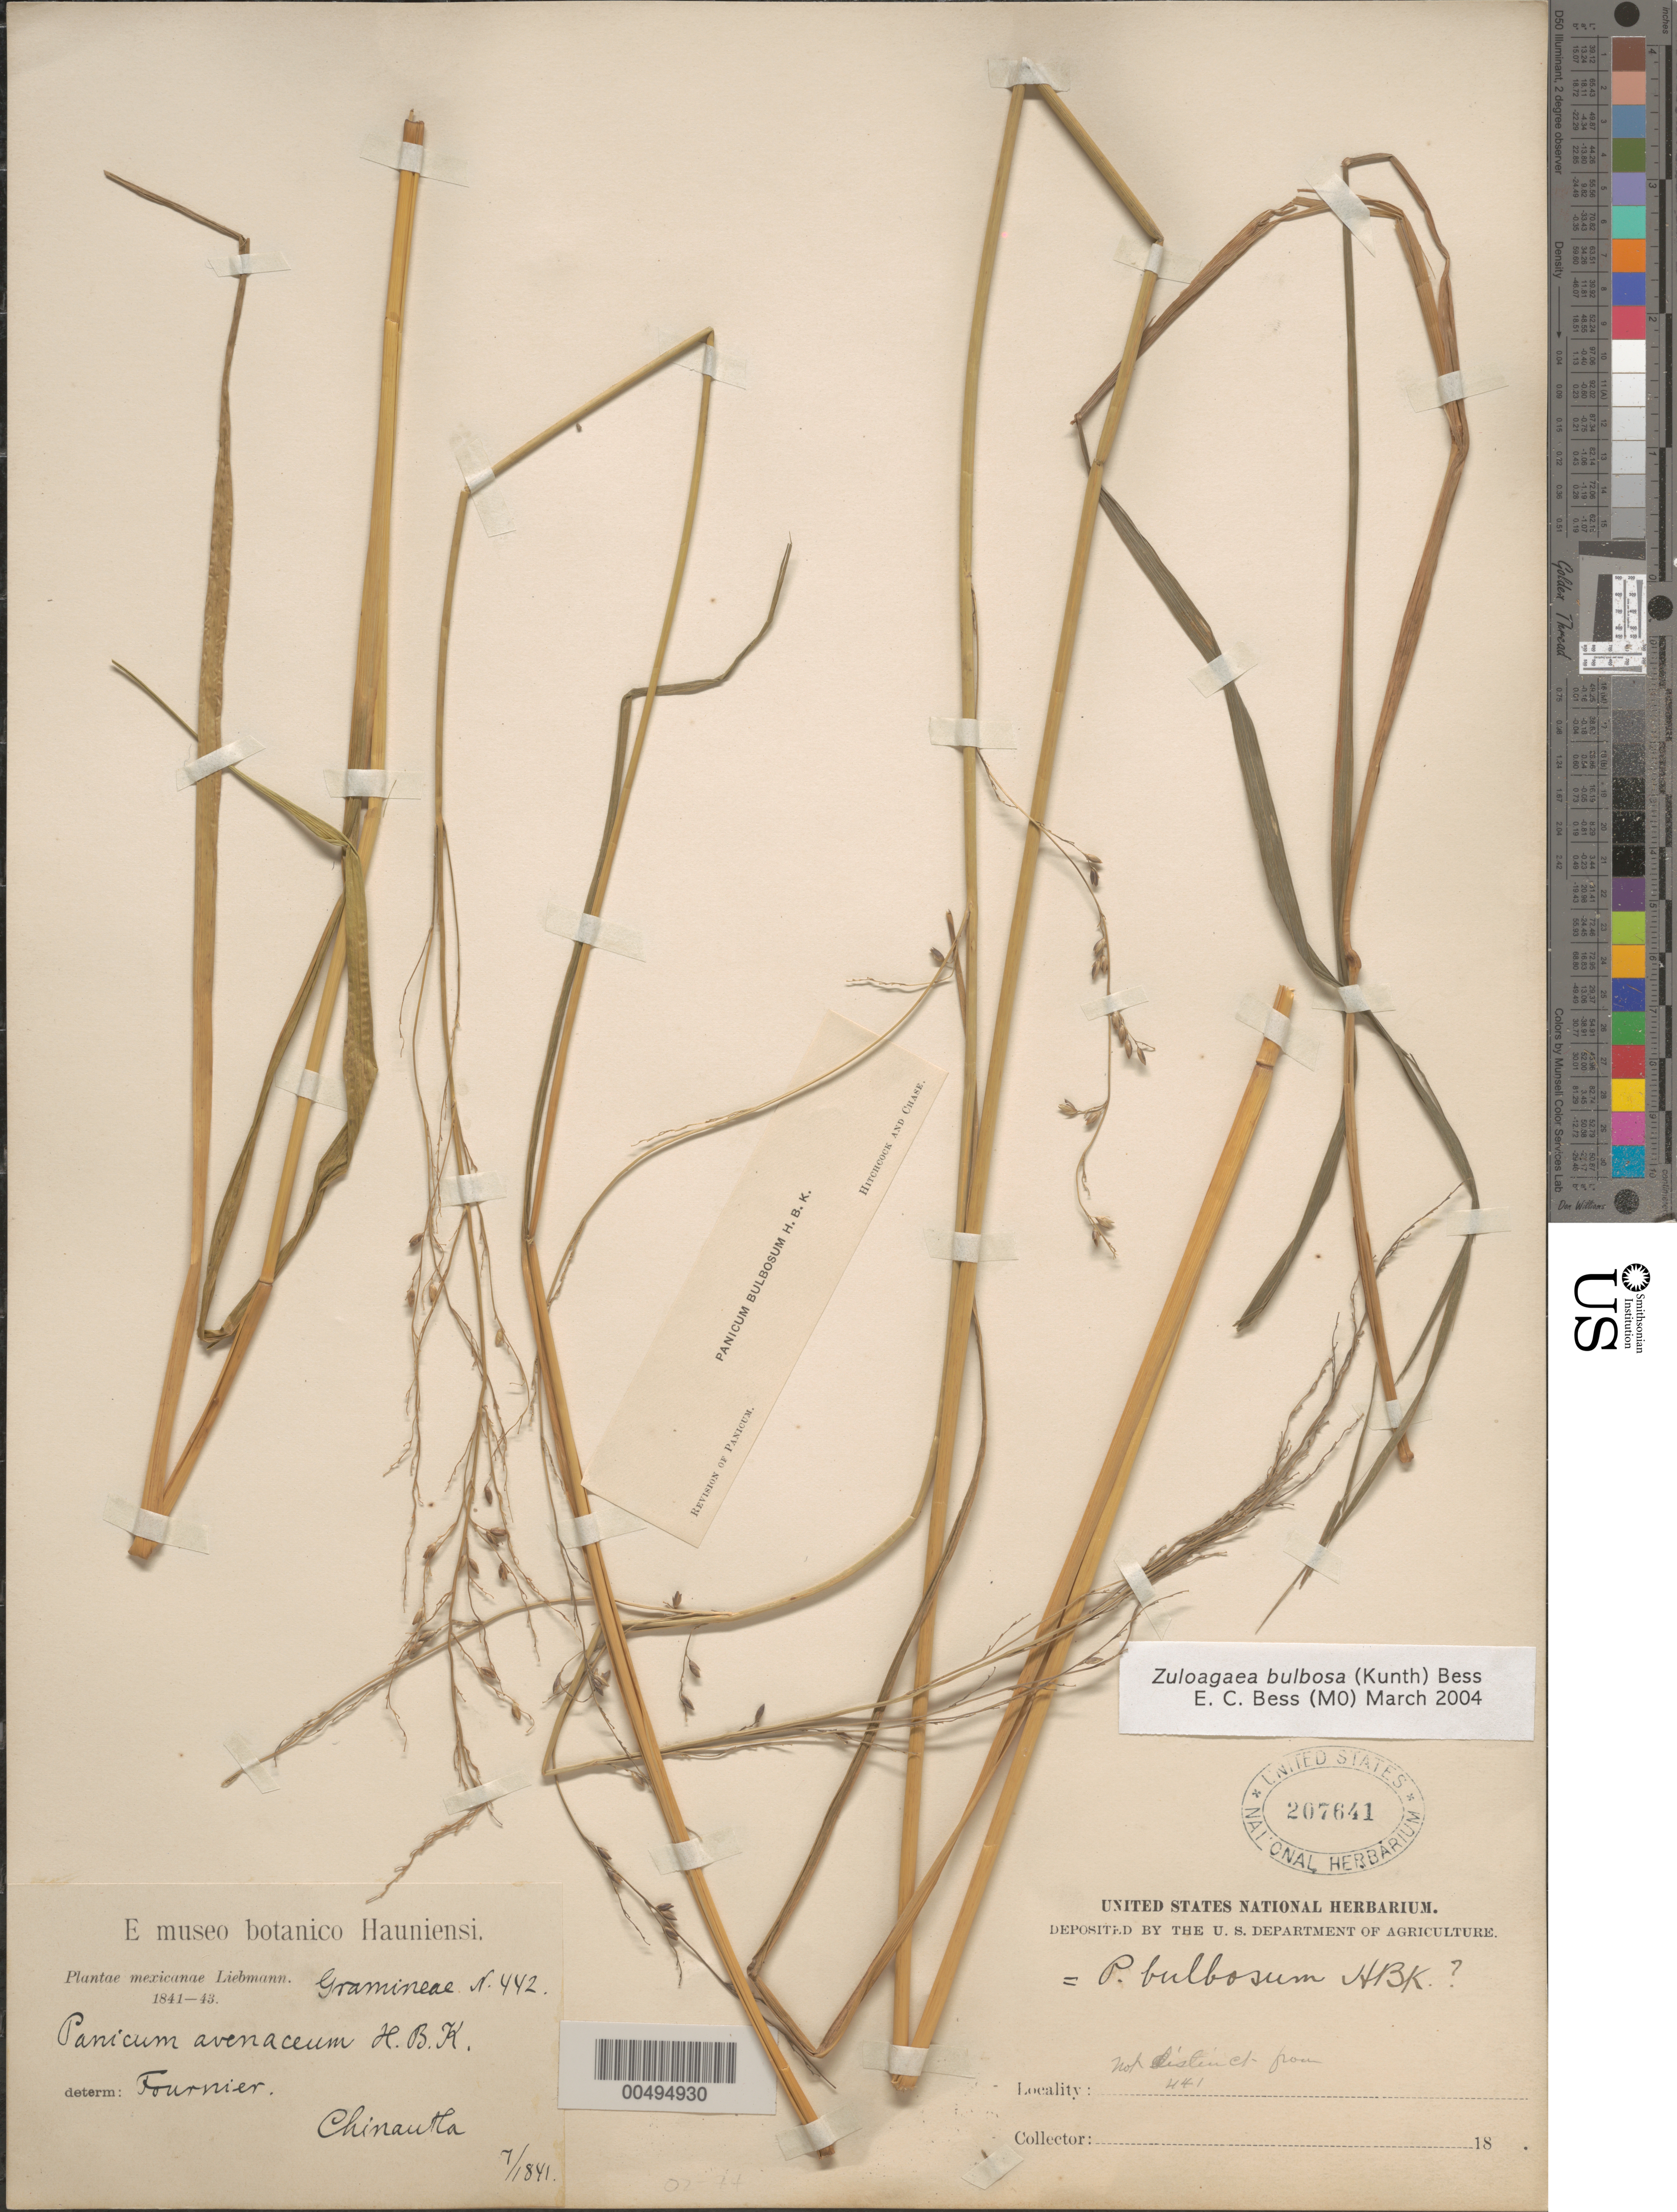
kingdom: Plantae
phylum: Tracheophyta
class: Liliopsida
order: Poales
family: Poaceae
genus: Panicum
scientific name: Panicum bulbosum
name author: Kunth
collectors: F. M. Liebmann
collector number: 442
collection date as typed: Jul 1841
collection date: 1841-07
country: Mexico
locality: Chinantla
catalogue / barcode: US 207641